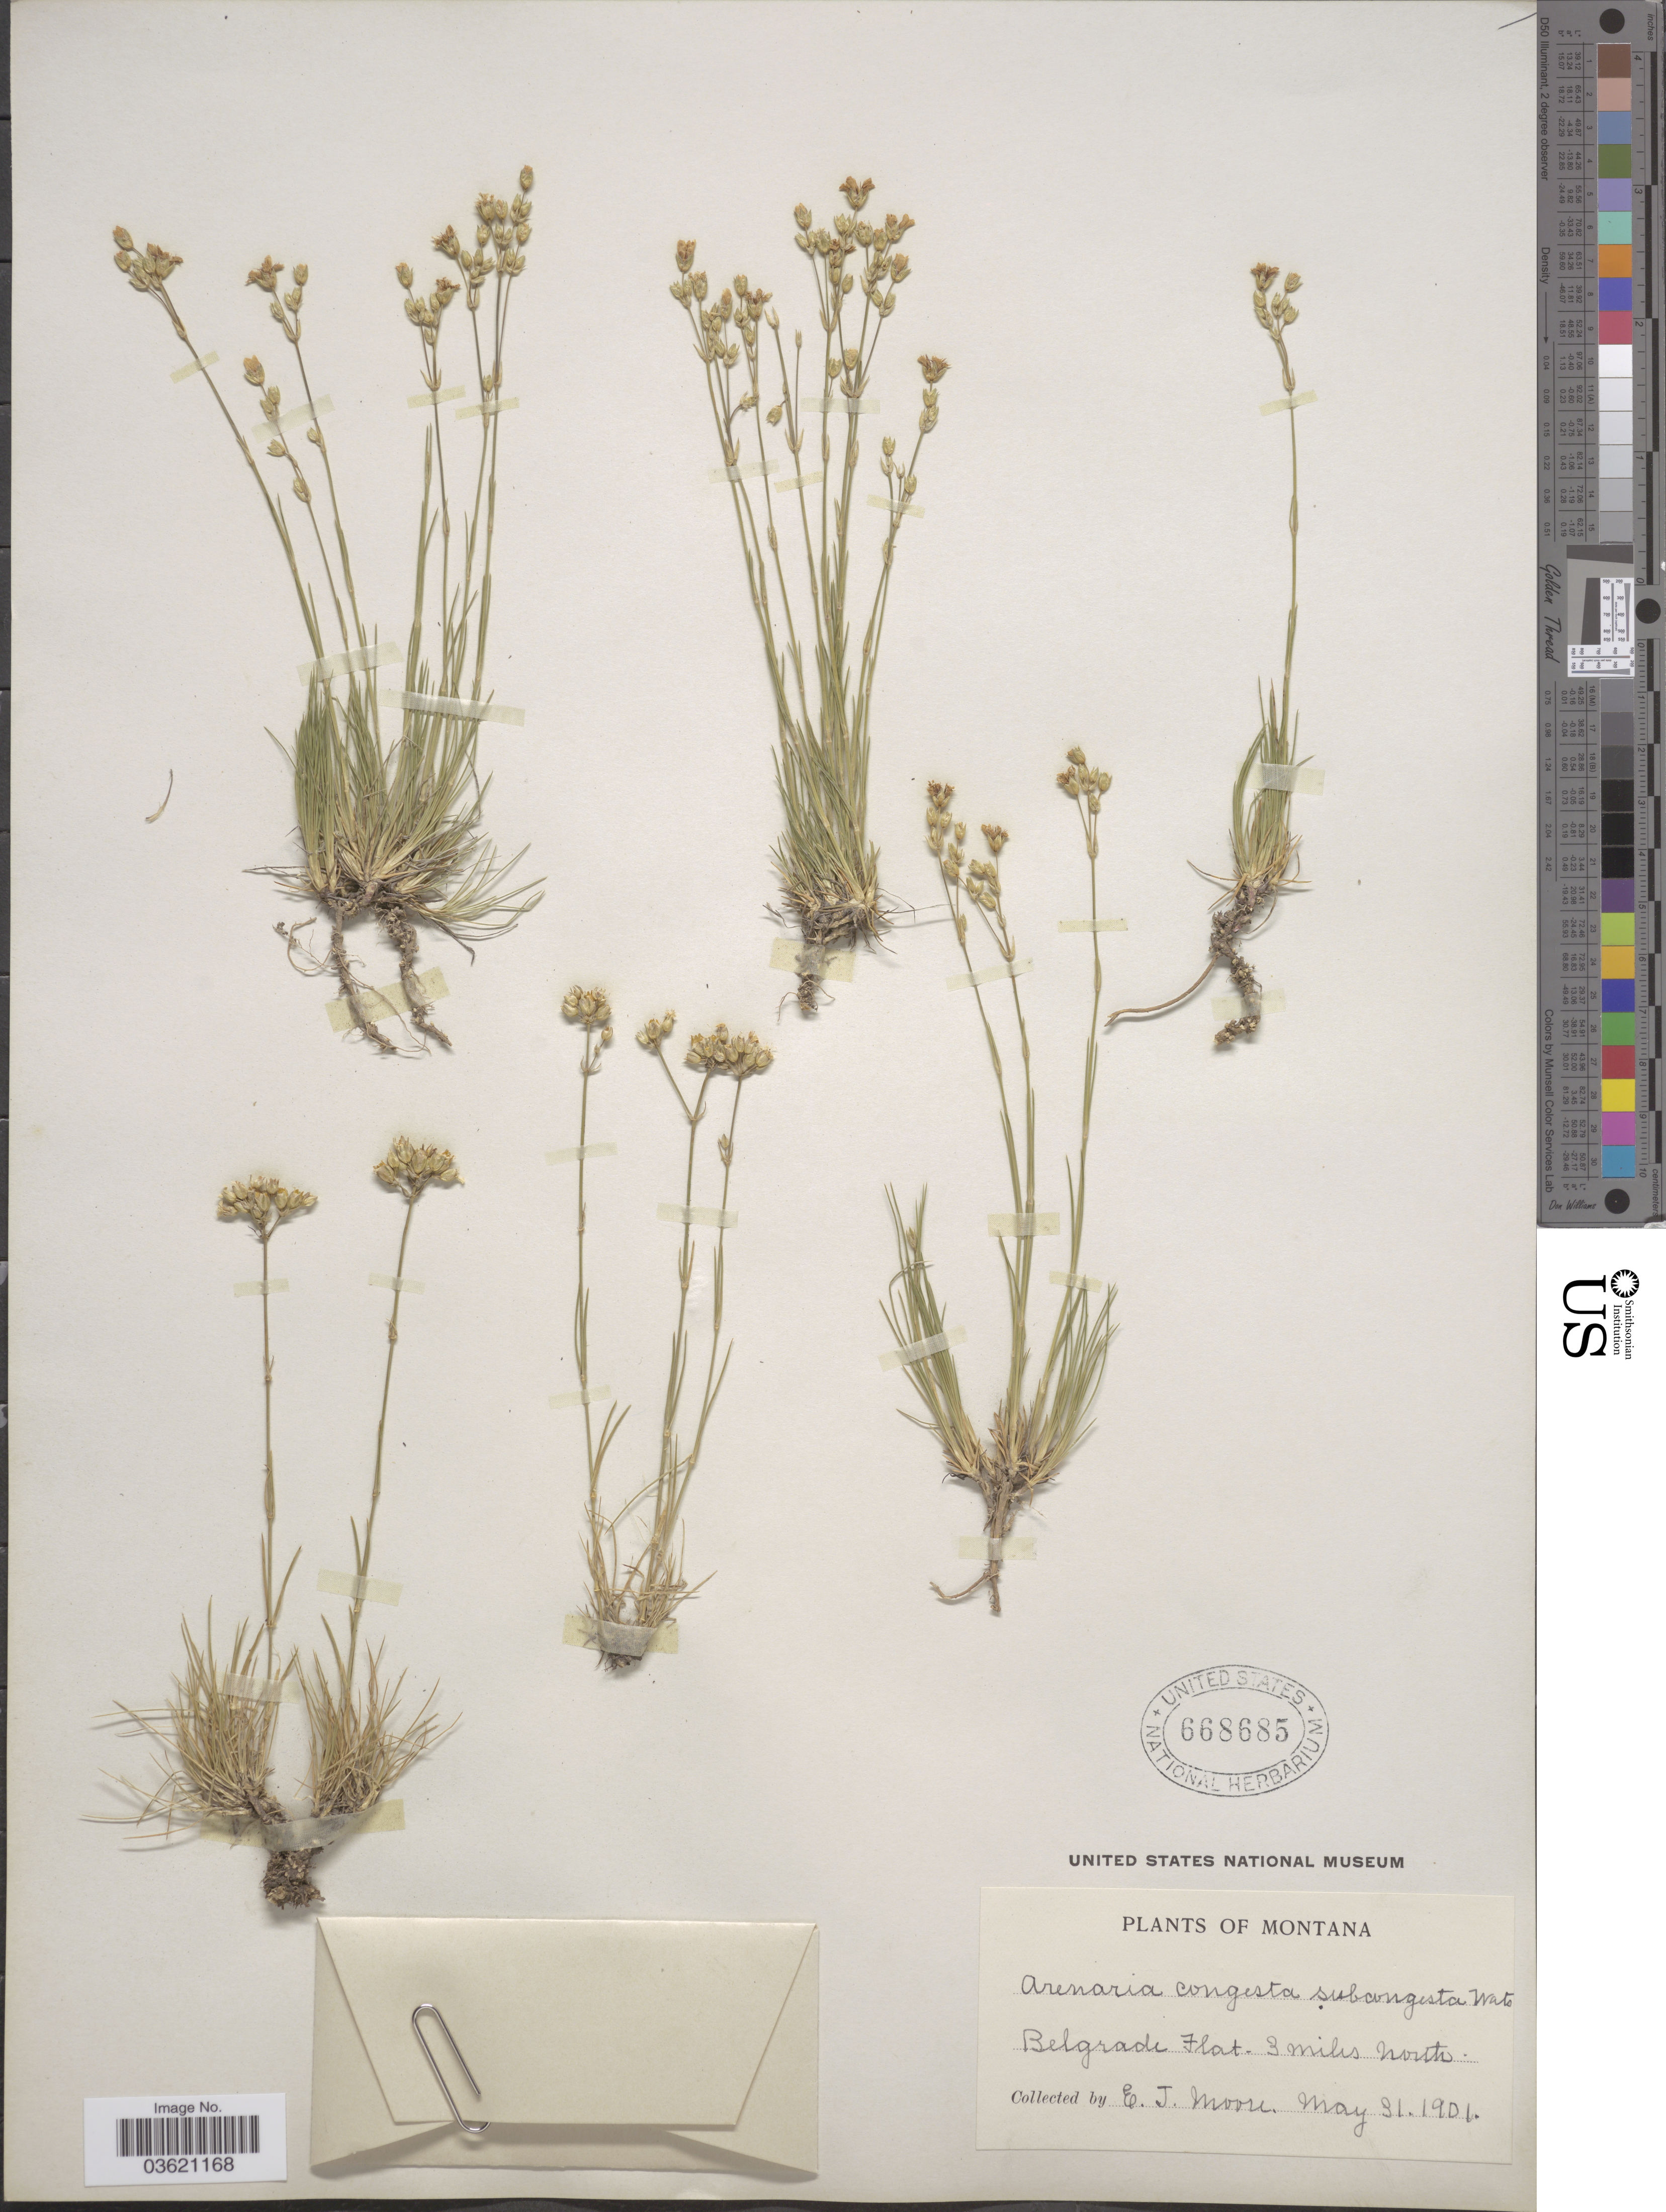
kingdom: Plantae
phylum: Tracheophyta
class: Magnoliopsida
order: Caryophyllales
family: Caryophyllaceae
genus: Eremogone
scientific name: Eremogone congesta var. lithophila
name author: (Rydb.) Dorn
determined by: Strong, Mark T., (BOT), Smithsonian Institution - National Museum of Natural History (UNITED STATES)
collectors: E. Moore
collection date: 1901-05-31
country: United States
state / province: Montana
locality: Belgrade Flat. 3 miles north.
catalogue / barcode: US 668685